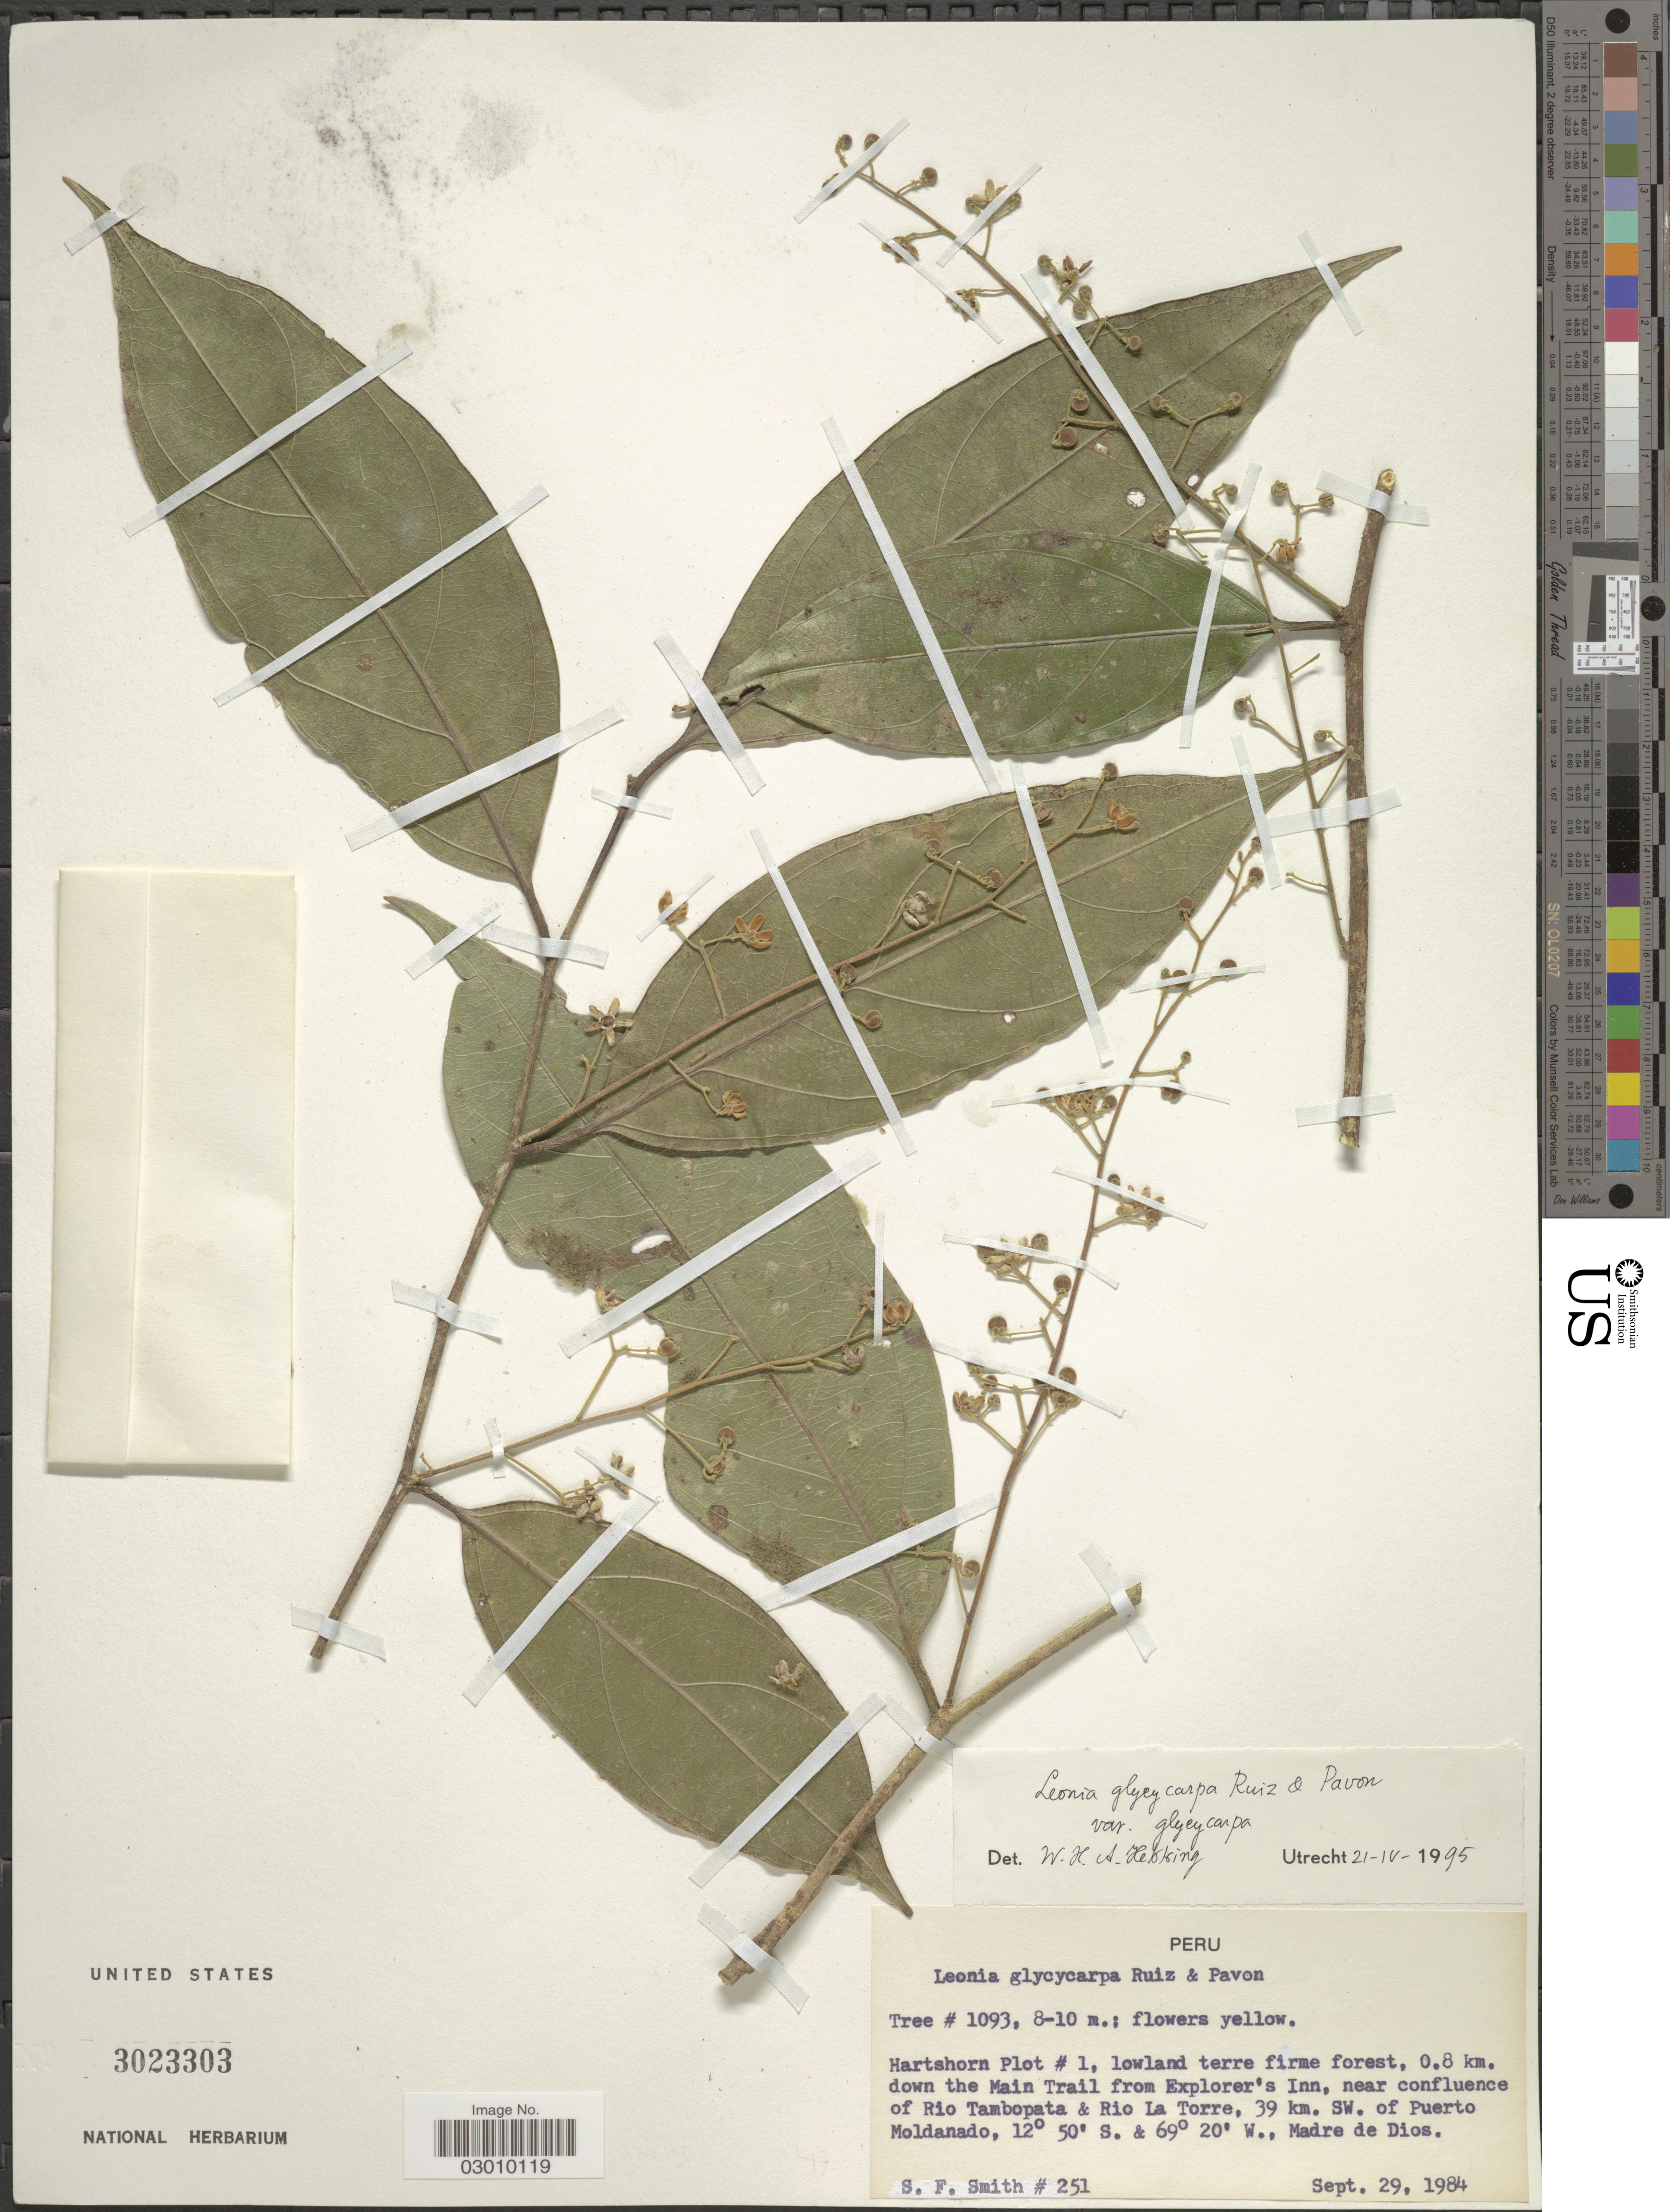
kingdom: Plantae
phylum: Tracheophyta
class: Magnoliopsida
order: Malpighiales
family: Violaceae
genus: Leonia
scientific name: Leonia glycycarpa var. glycycarpa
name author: Ruiz & Pav.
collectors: S.F. Smith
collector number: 251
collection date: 1984-09-29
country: Peru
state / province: Madre de Dios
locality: Hartshorn Plot # 1, lowland terre firme part, 0.8 km. down the Main Trail from Explorer's Inn, near confluence of Rio Tambopata & Rio La Torre, 39 km. SW. of Puerto Moldonado.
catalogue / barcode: US 3023303